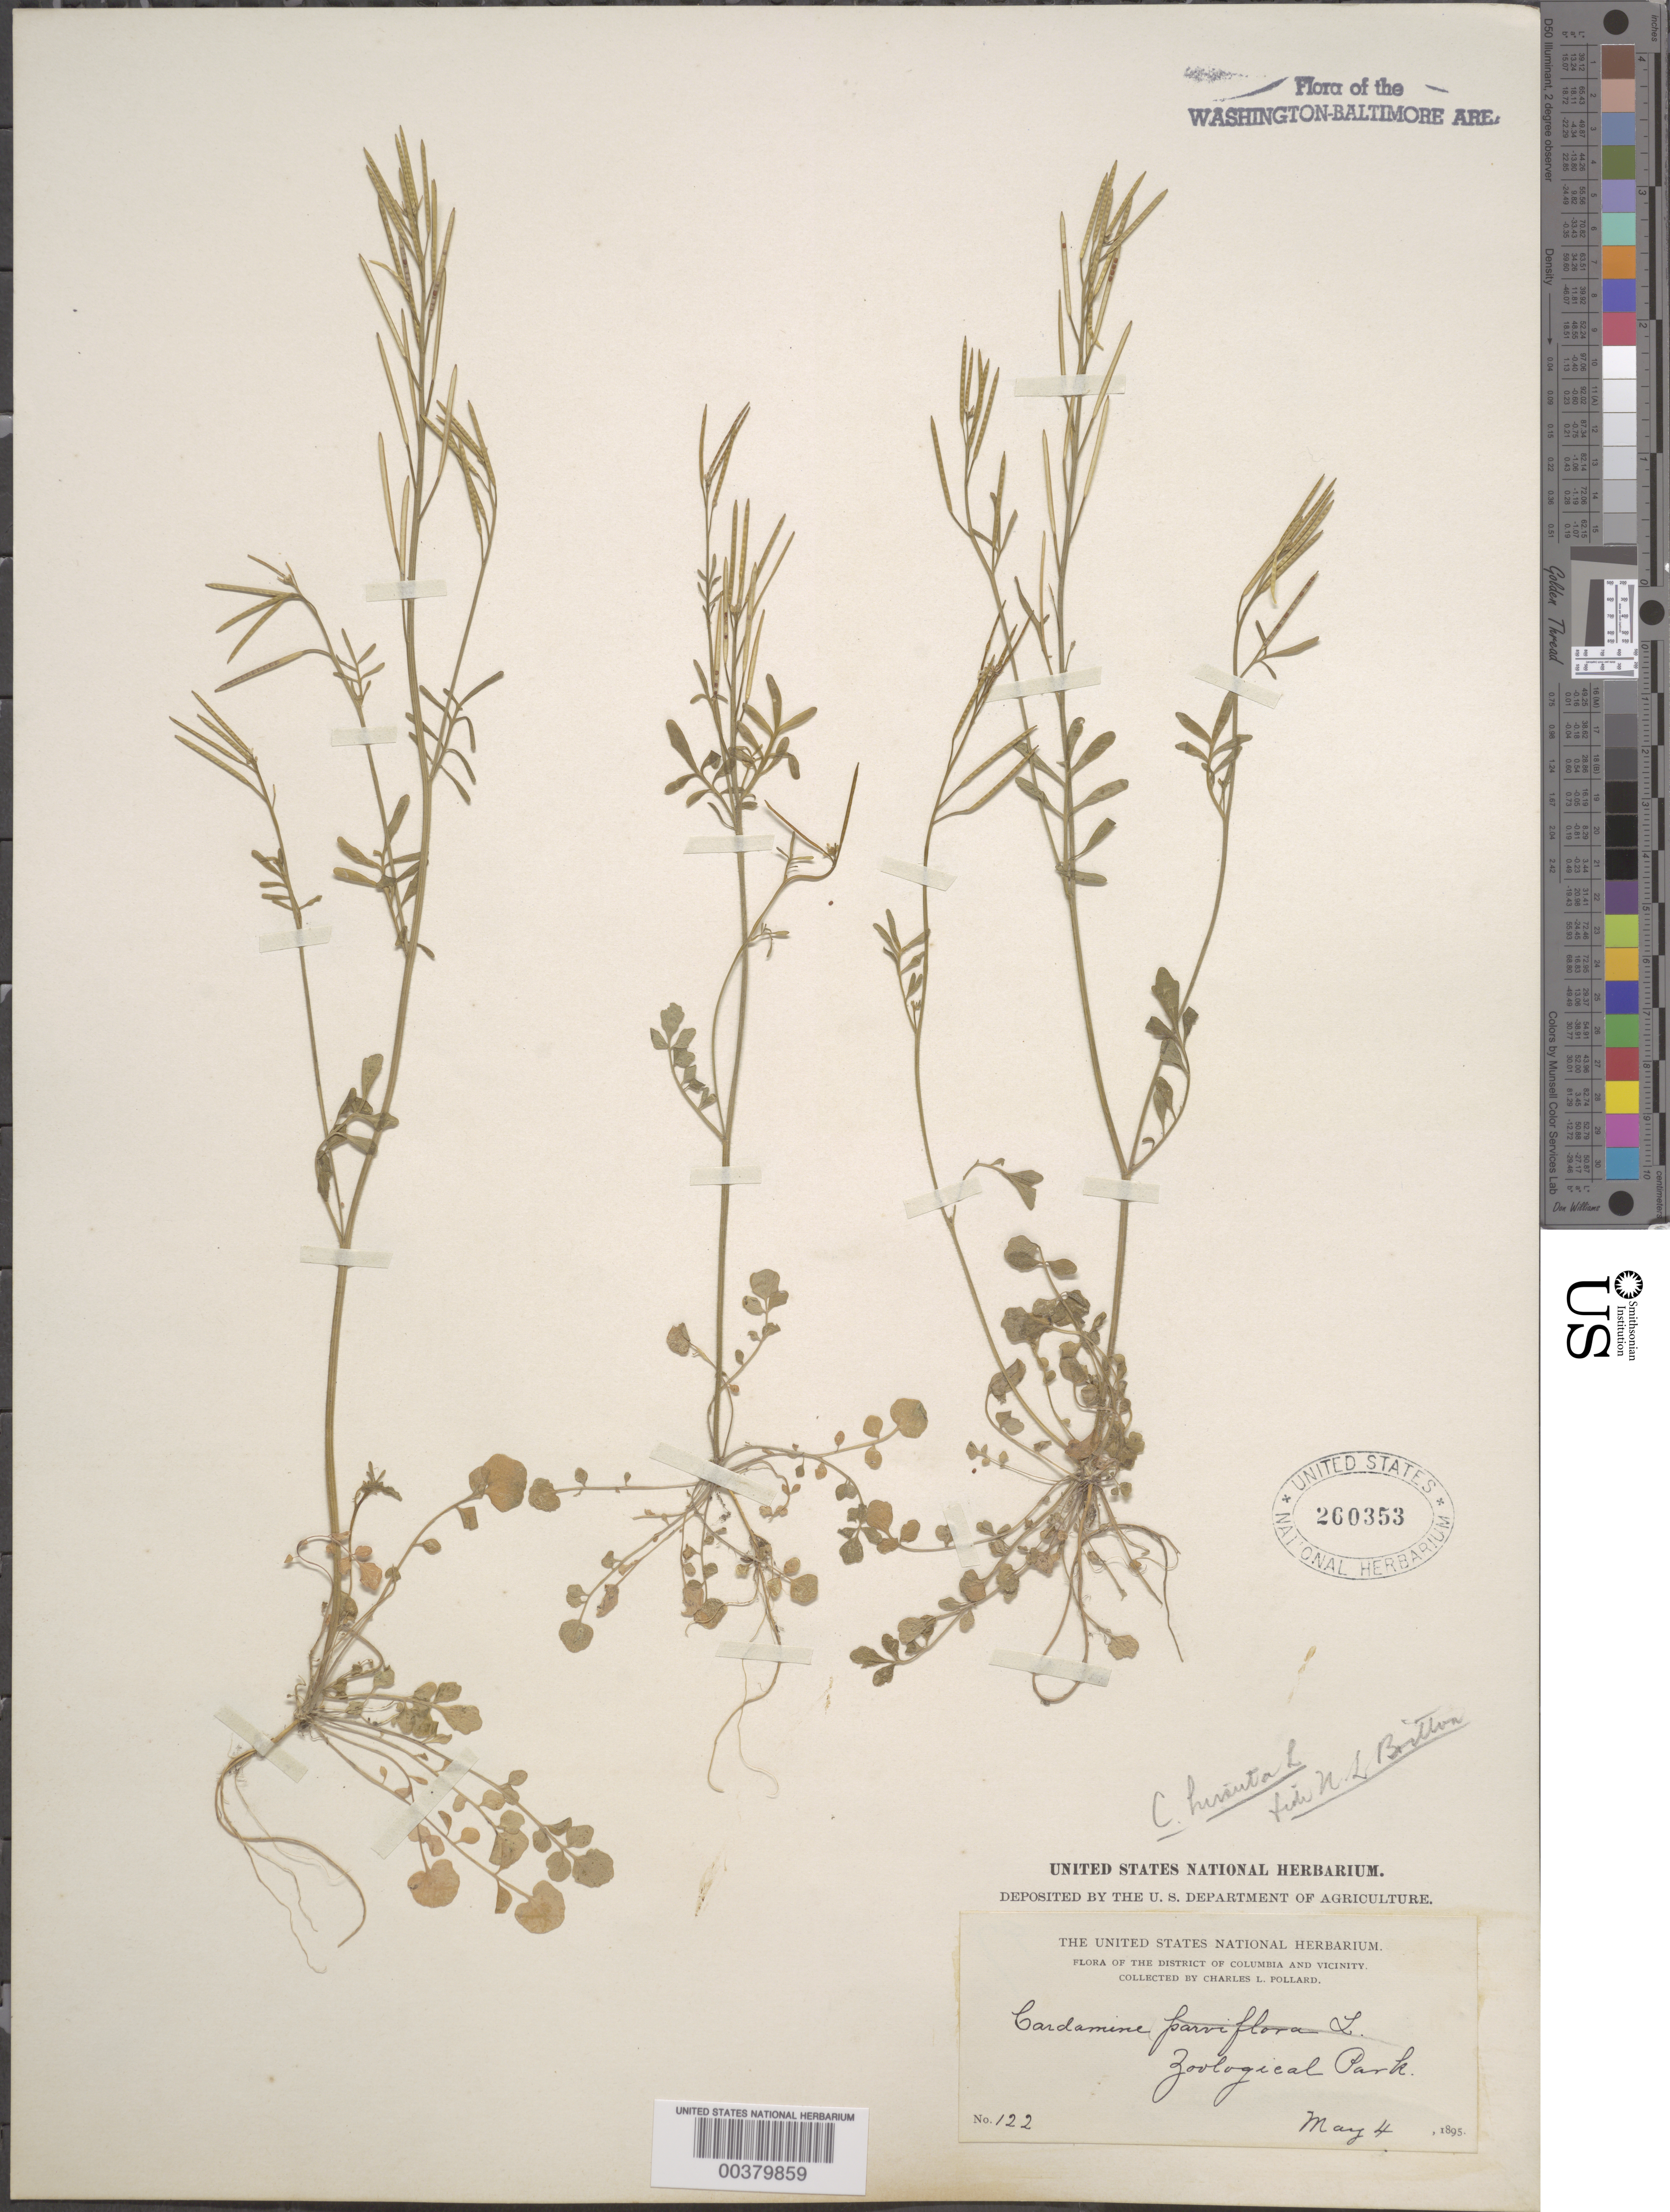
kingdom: Plantae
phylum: Tracheophyta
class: Magnoliopsida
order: Brassicales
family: Brassicaceae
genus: Cardamine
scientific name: Cardamine hirsuta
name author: L.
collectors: C. L. Pollard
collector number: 122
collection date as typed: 04 May 1895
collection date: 1895-05-04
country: United States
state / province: District of Columbia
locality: Zoological Park Rock Creek Park & vicinity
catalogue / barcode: US 260353